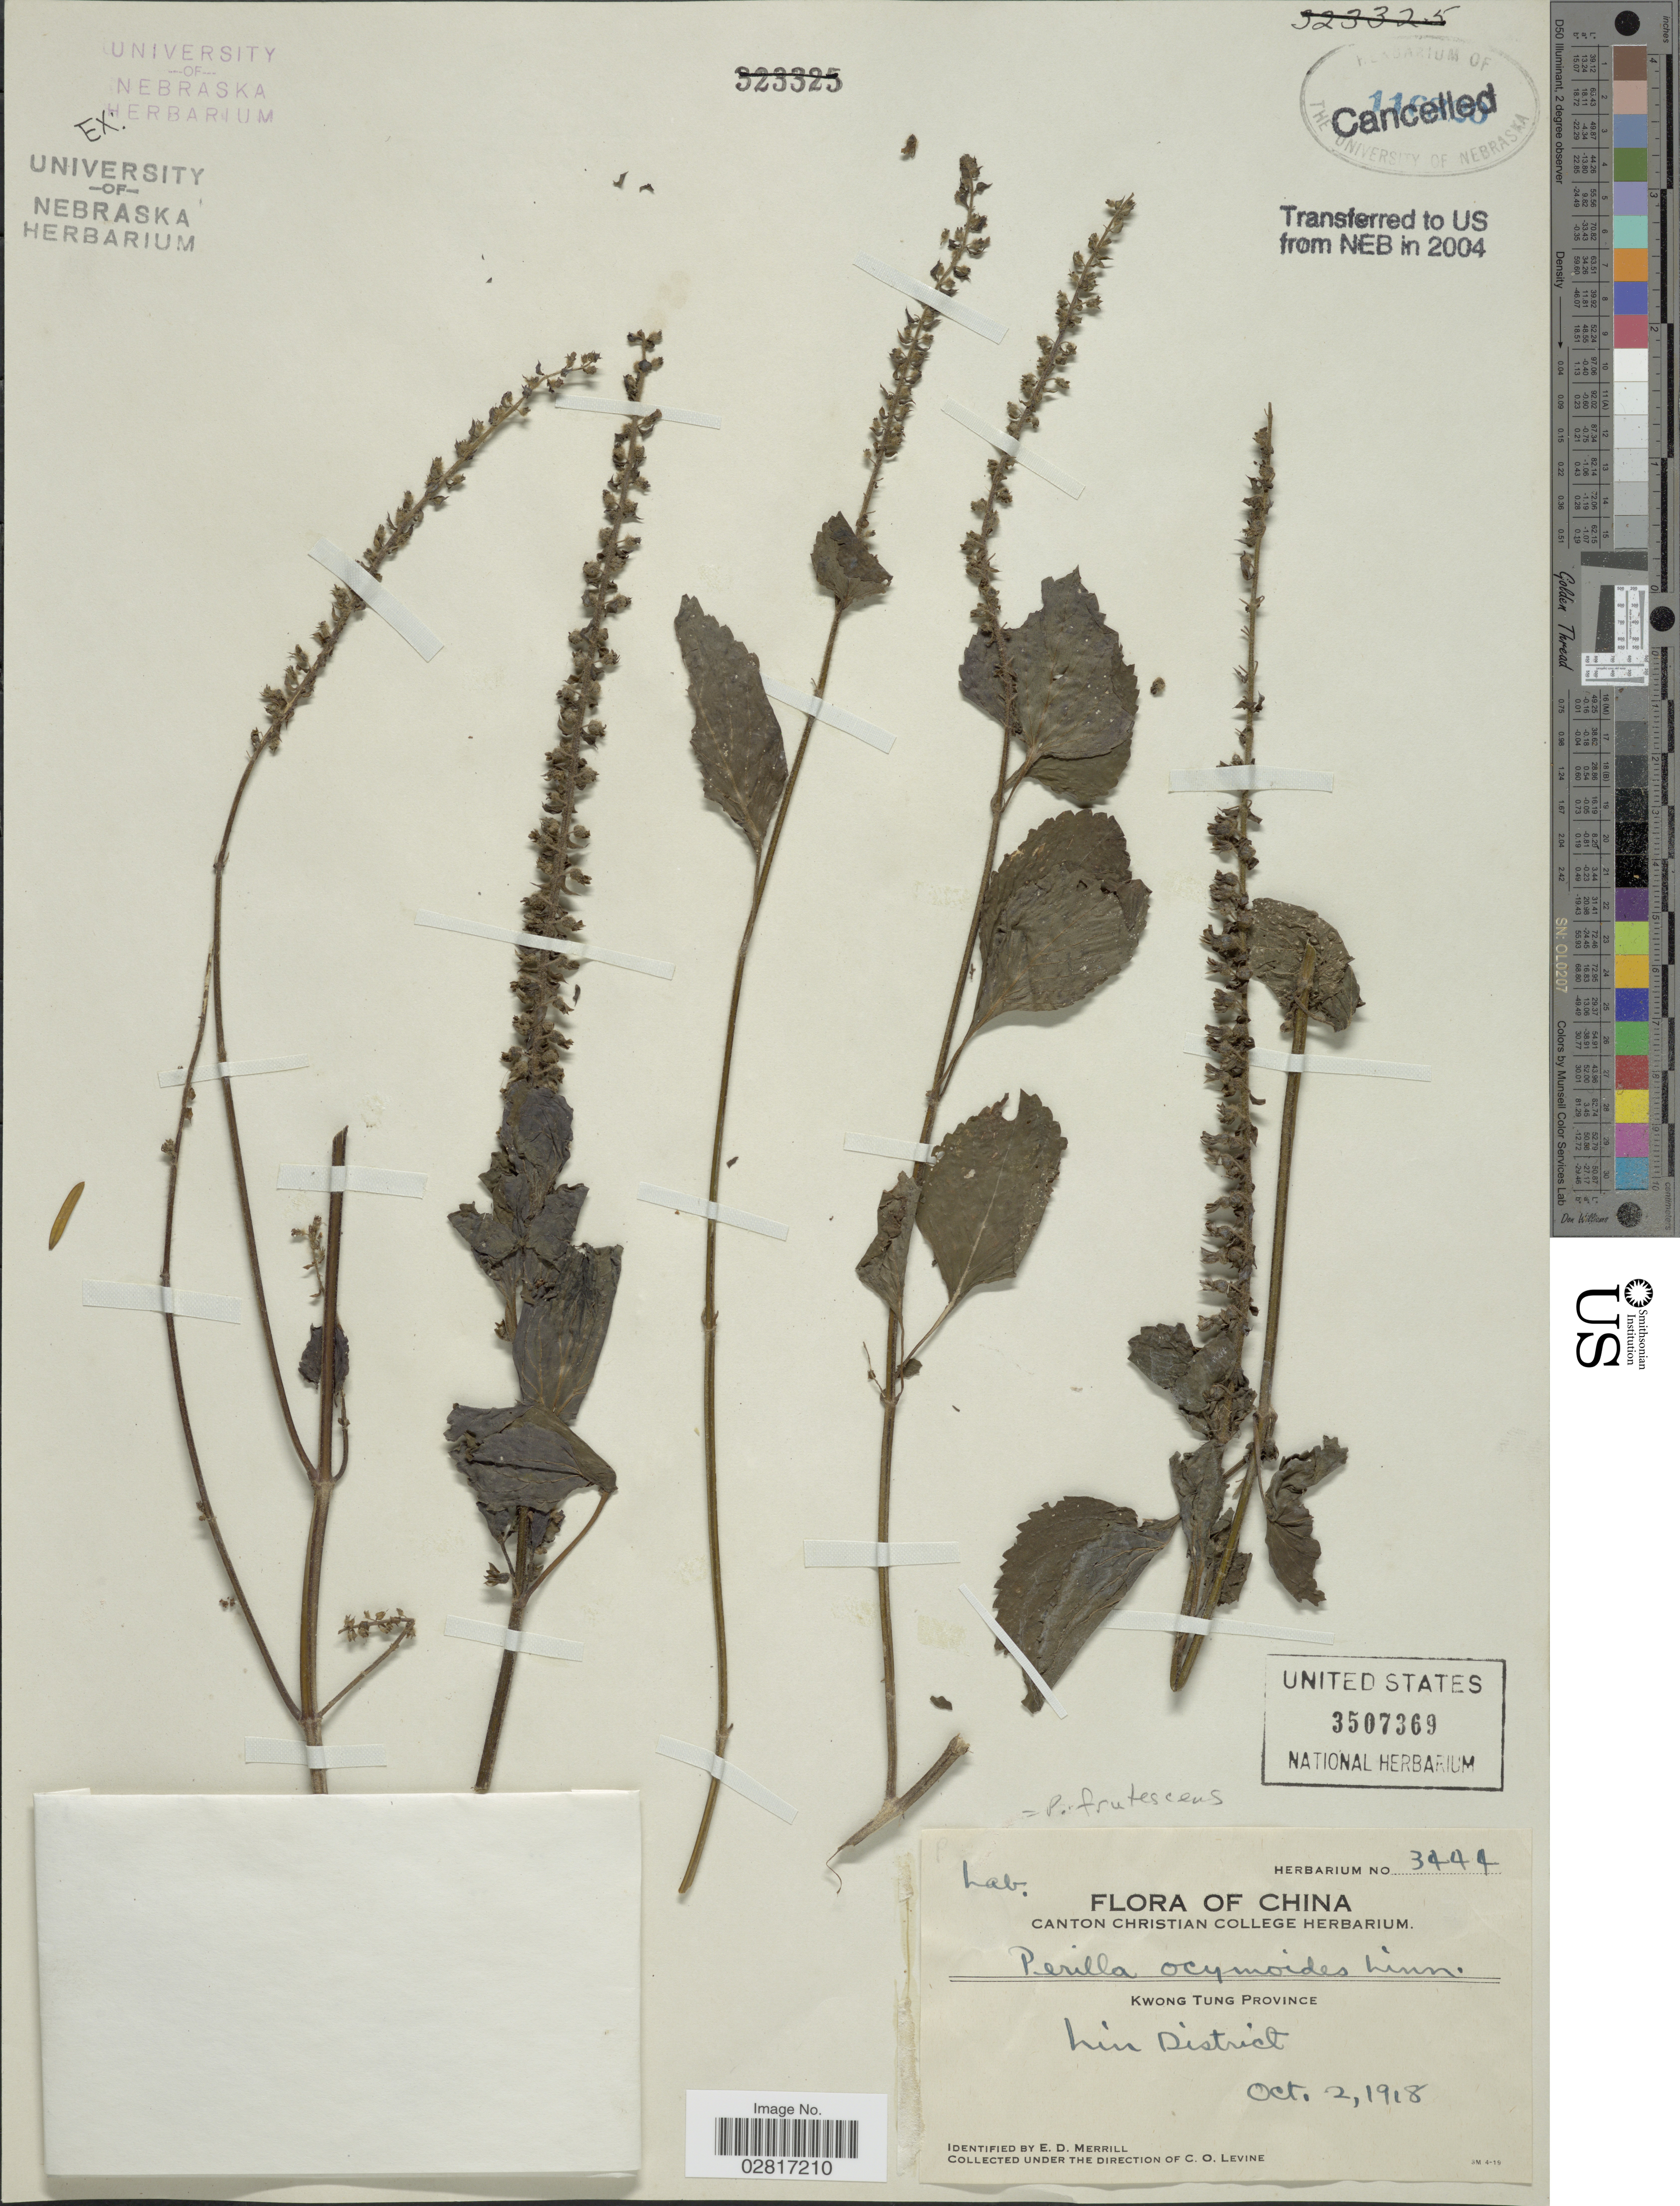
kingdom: Plantae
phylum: Tracheophyta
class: Magnoliopsida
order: Lamiales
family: Lamiaceae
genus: Perilla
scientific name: Perilla frutescens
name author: (L.) Britton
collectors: C. O. Levine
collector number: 3444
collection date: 1918-10-02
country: China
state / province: Guangdong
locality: Kwong Tung Province, Lin District.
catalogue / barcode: US 3507369